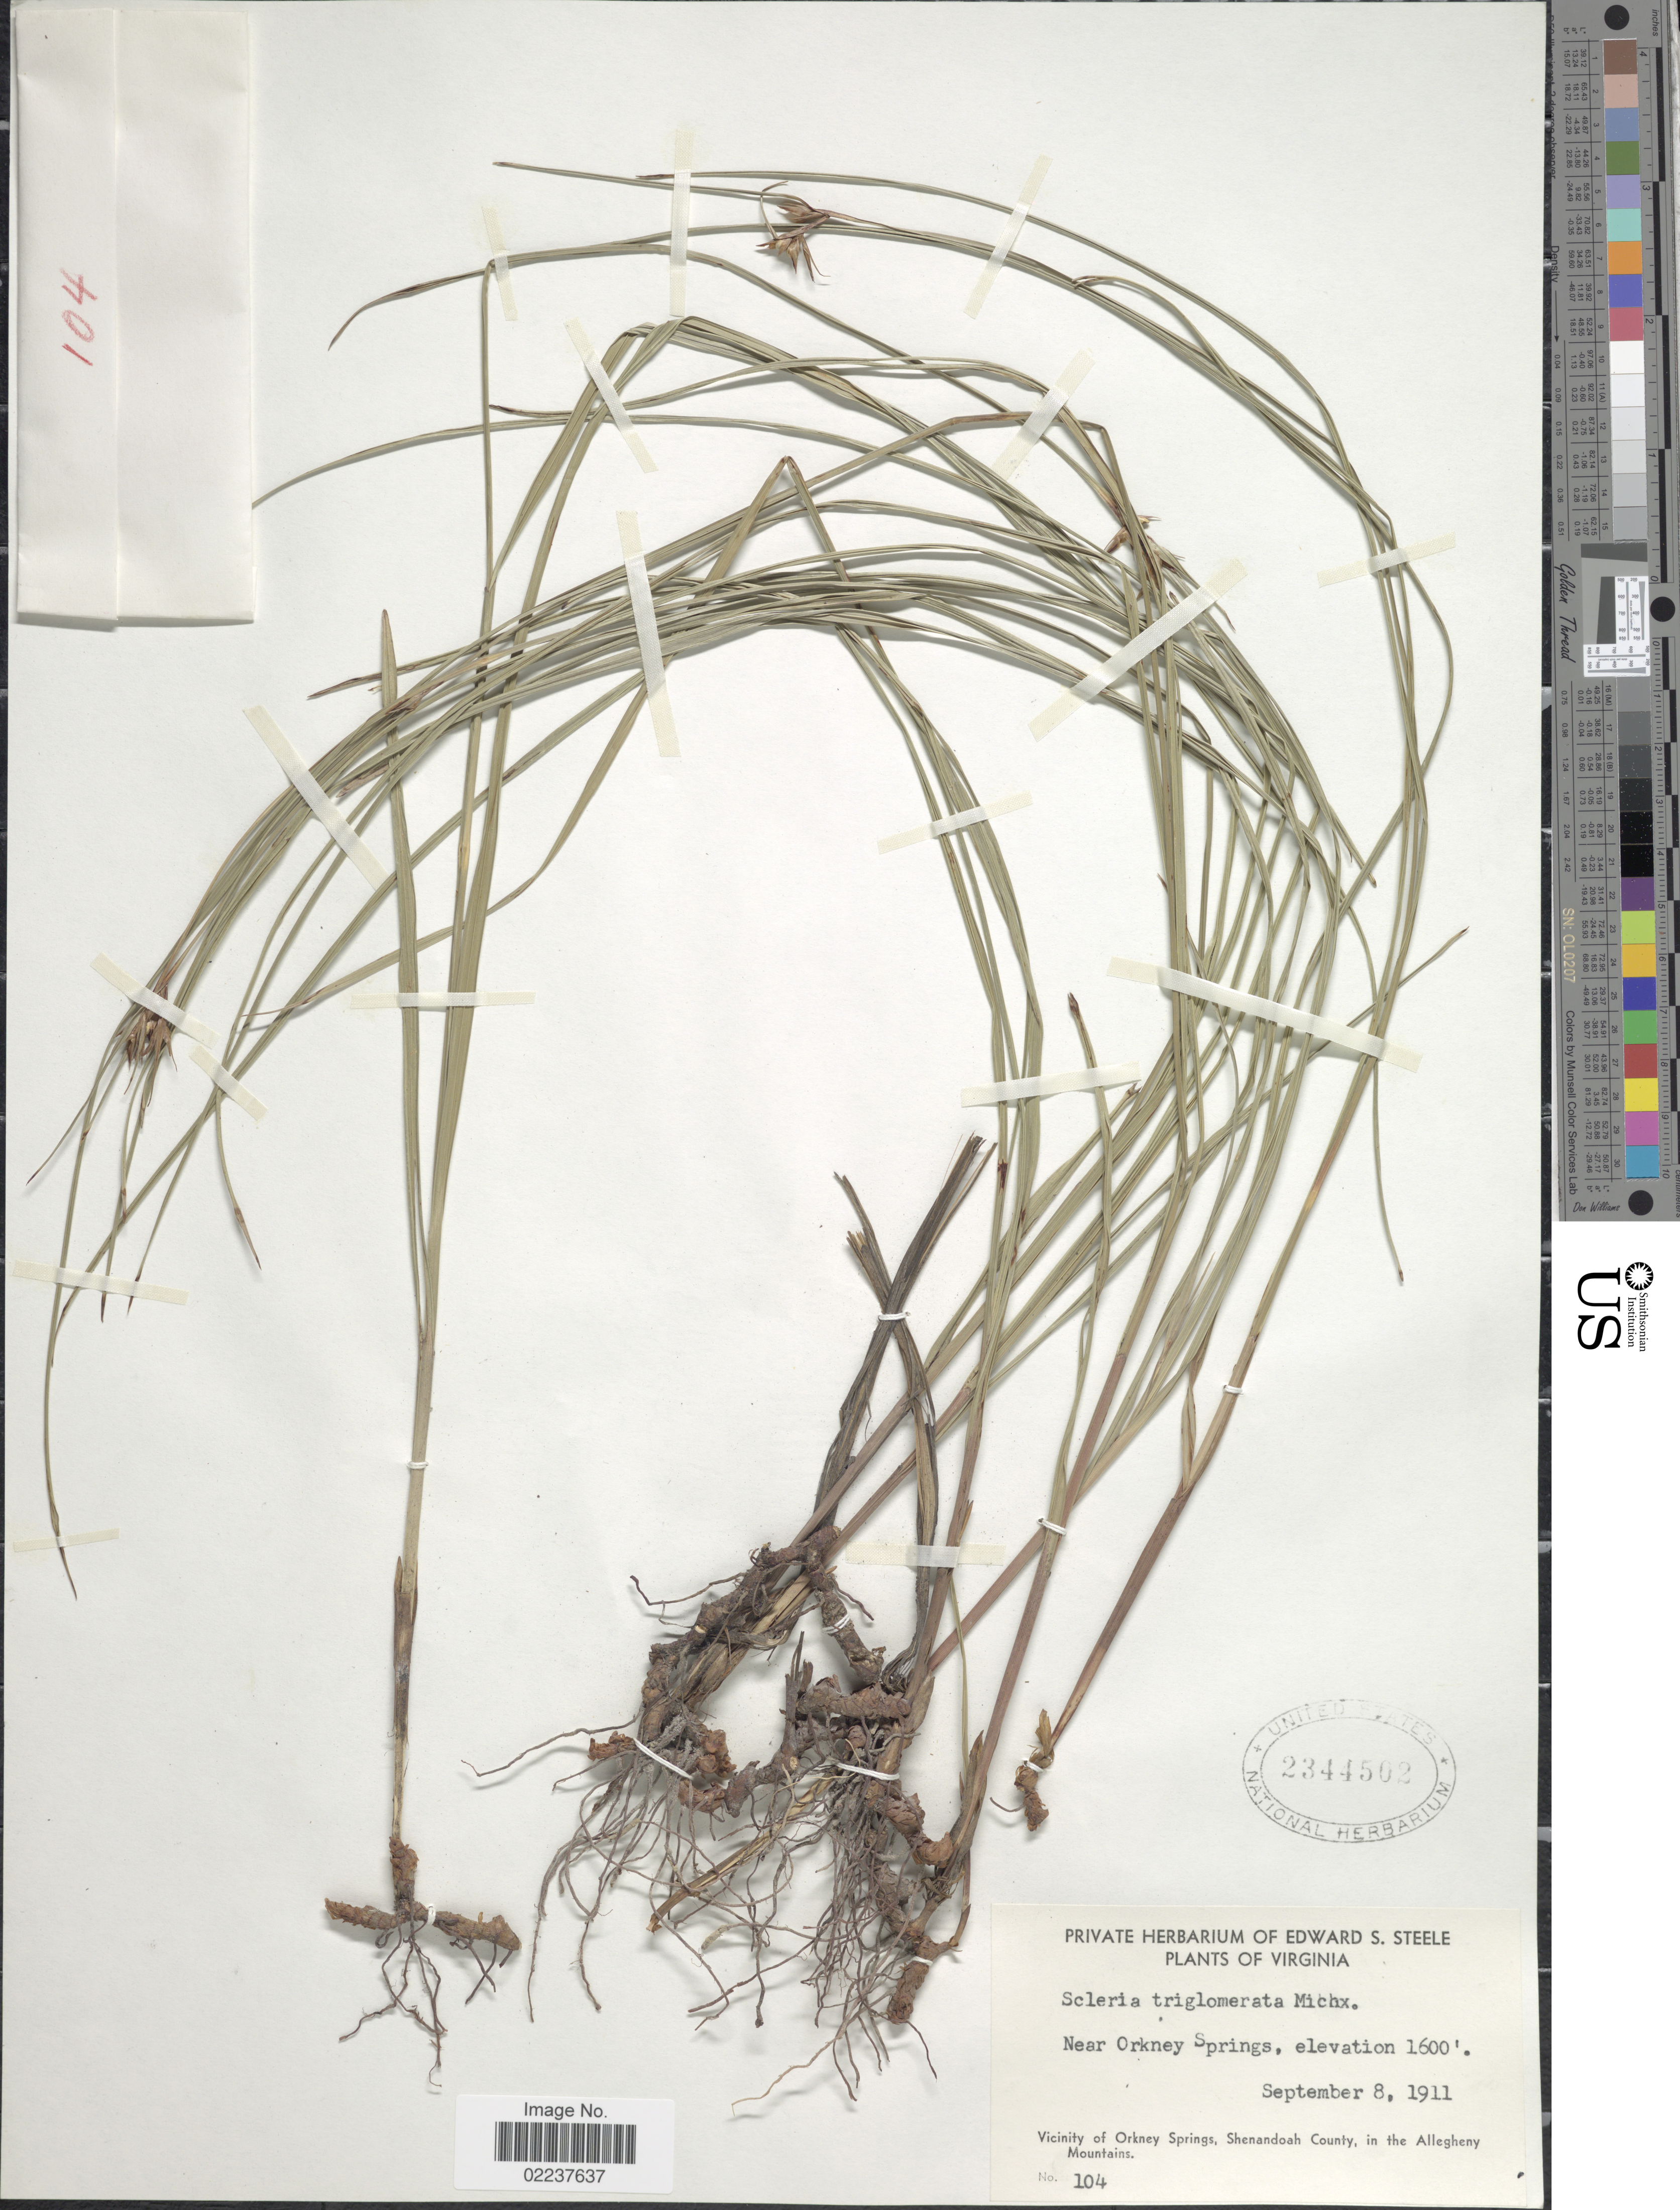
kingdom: Plantae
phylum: Tracheophyta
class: Liliopsida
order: Poales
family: Cyperaceae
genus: Scleria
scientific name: Scleria triglomerata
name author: Michx.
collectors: ex herb. Edward S. Steele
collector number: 104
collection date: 1911-09-08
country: United States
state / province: Virginia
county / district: Shenandoah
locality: Near Orkney Springs, Vicinity of Orkney Springs, Shenandoah County, in the Allegheny Mountains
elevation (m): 488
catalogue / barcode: US 2344502